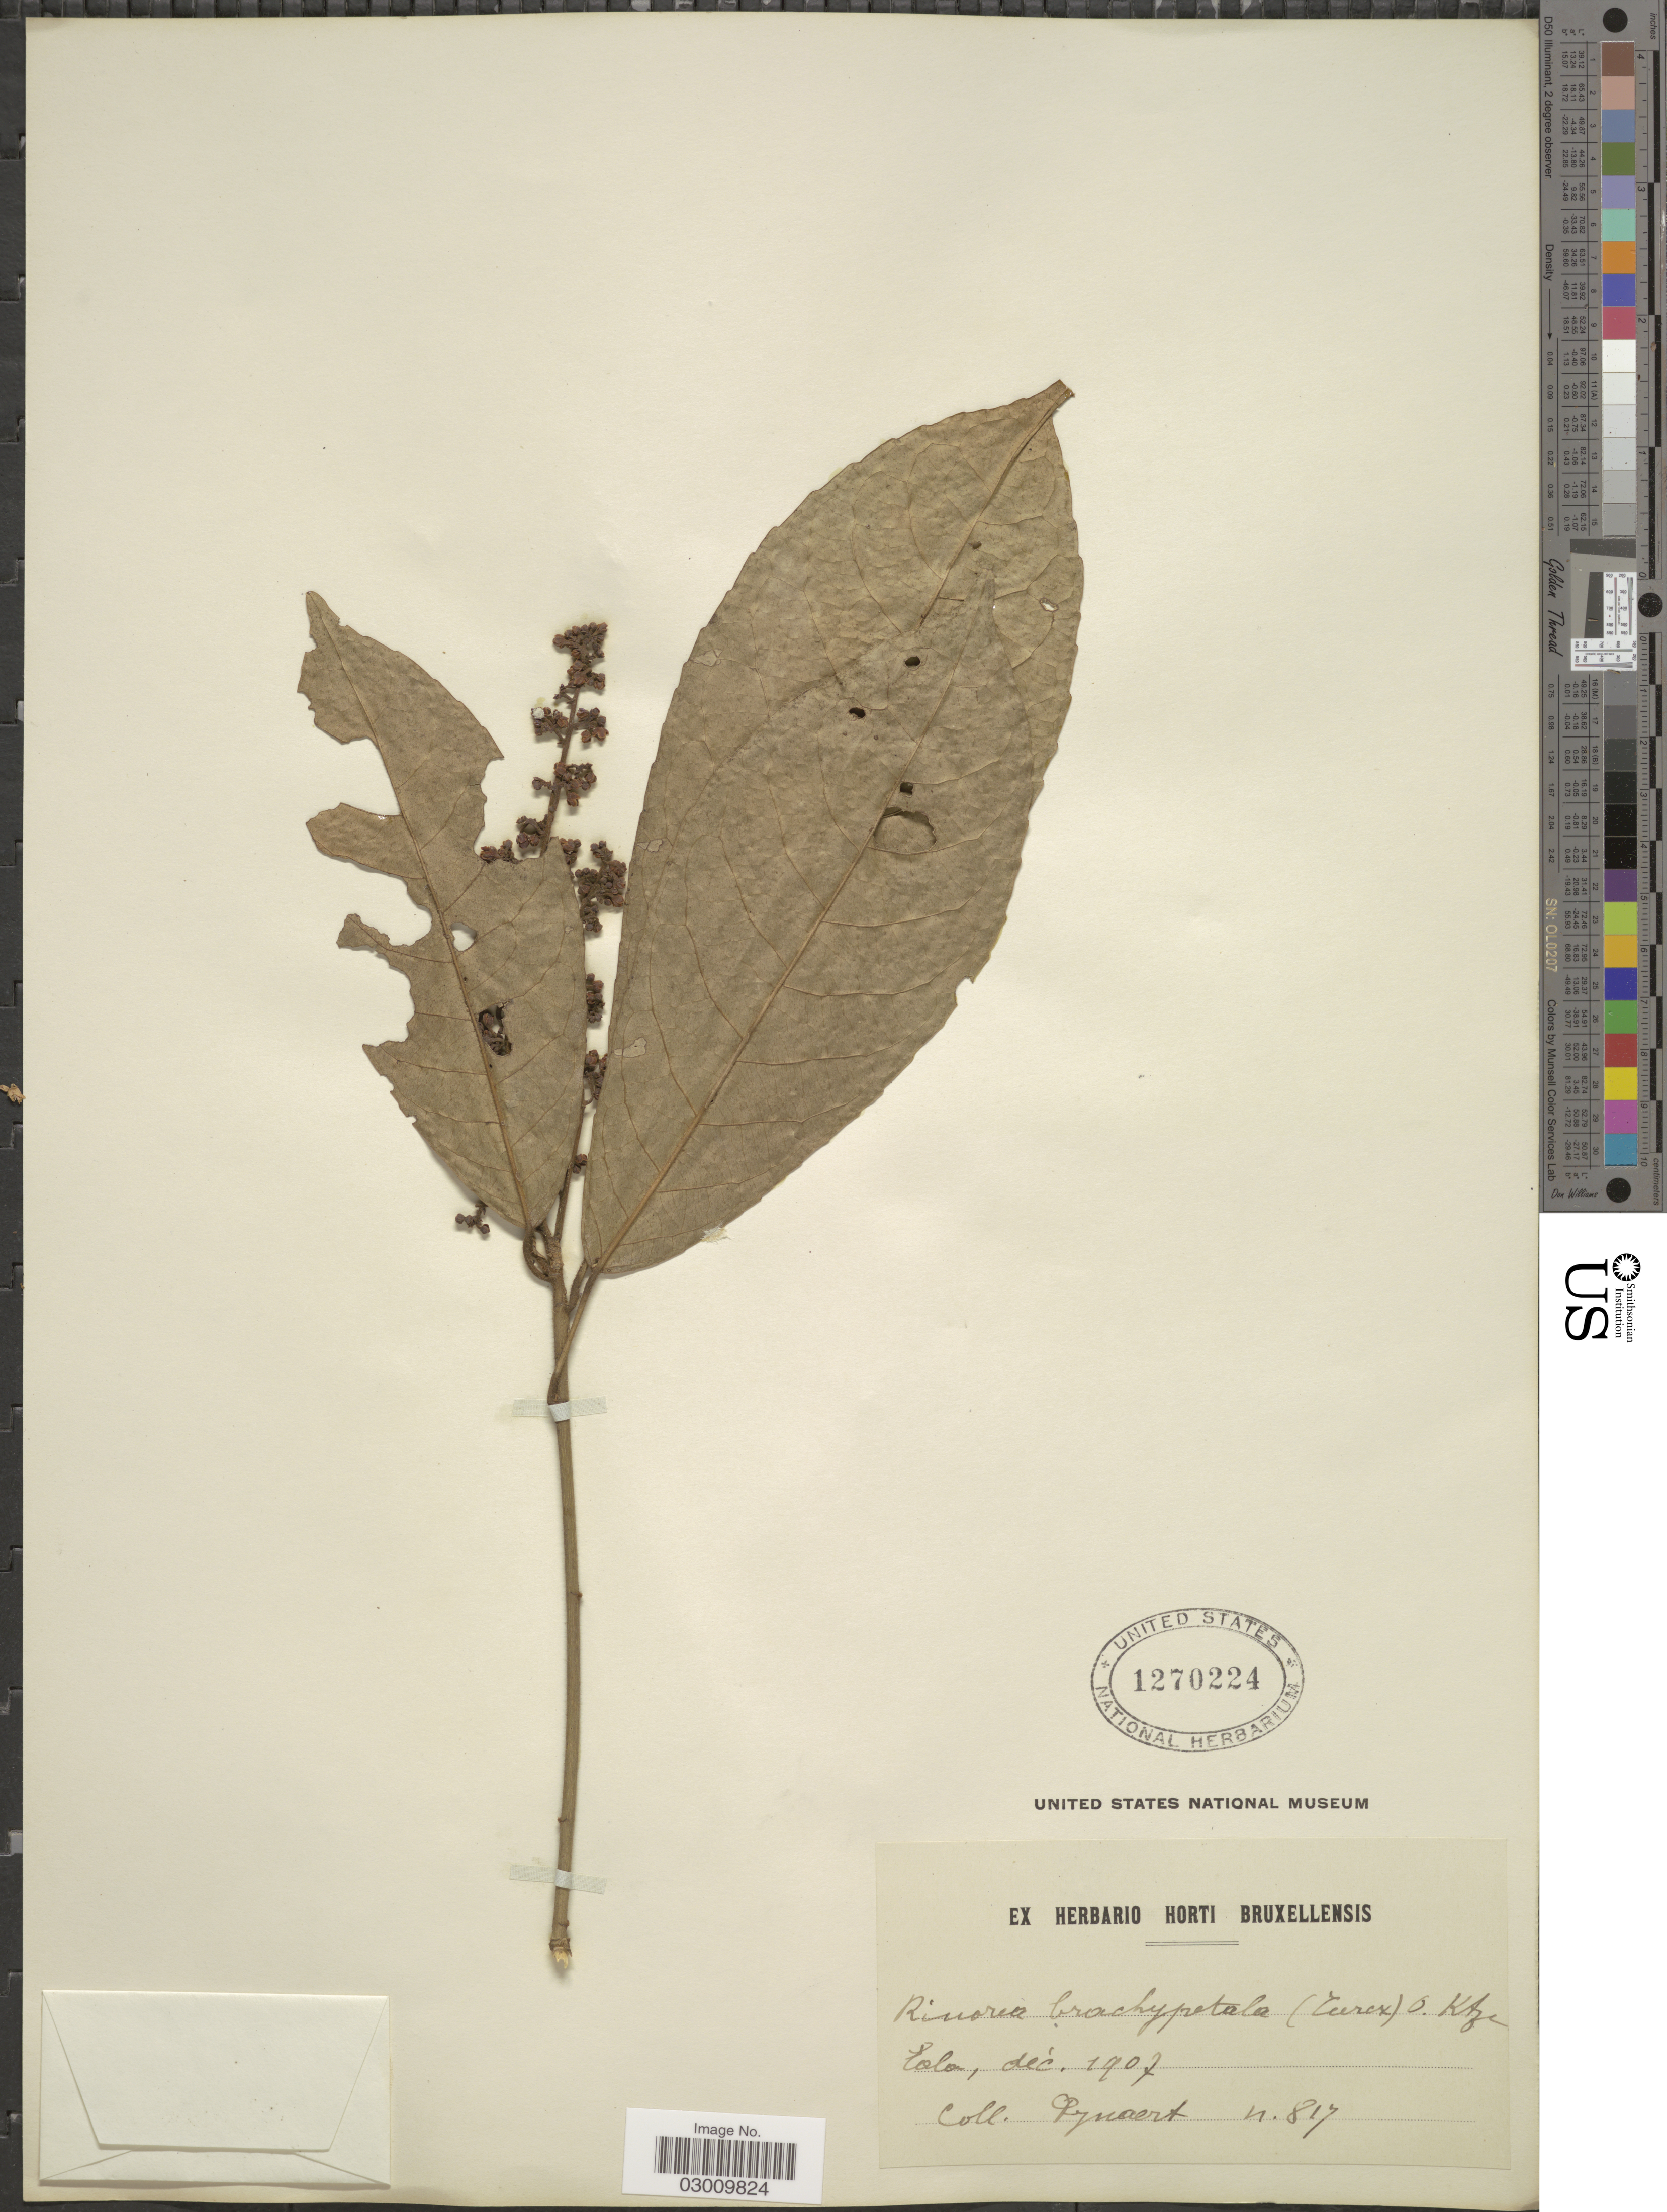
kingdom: Plantae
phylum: Tracheophyta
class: Magnoliopsida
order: Malpighiales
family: Violaceae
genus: Rinorea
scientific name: Rinorea brachypetala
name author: (Turcz.) Kuntze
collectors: Pynaert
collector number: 817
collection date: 1907-12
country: Congo, Democratic Republic of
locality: Eala.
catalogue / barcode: US 1270224